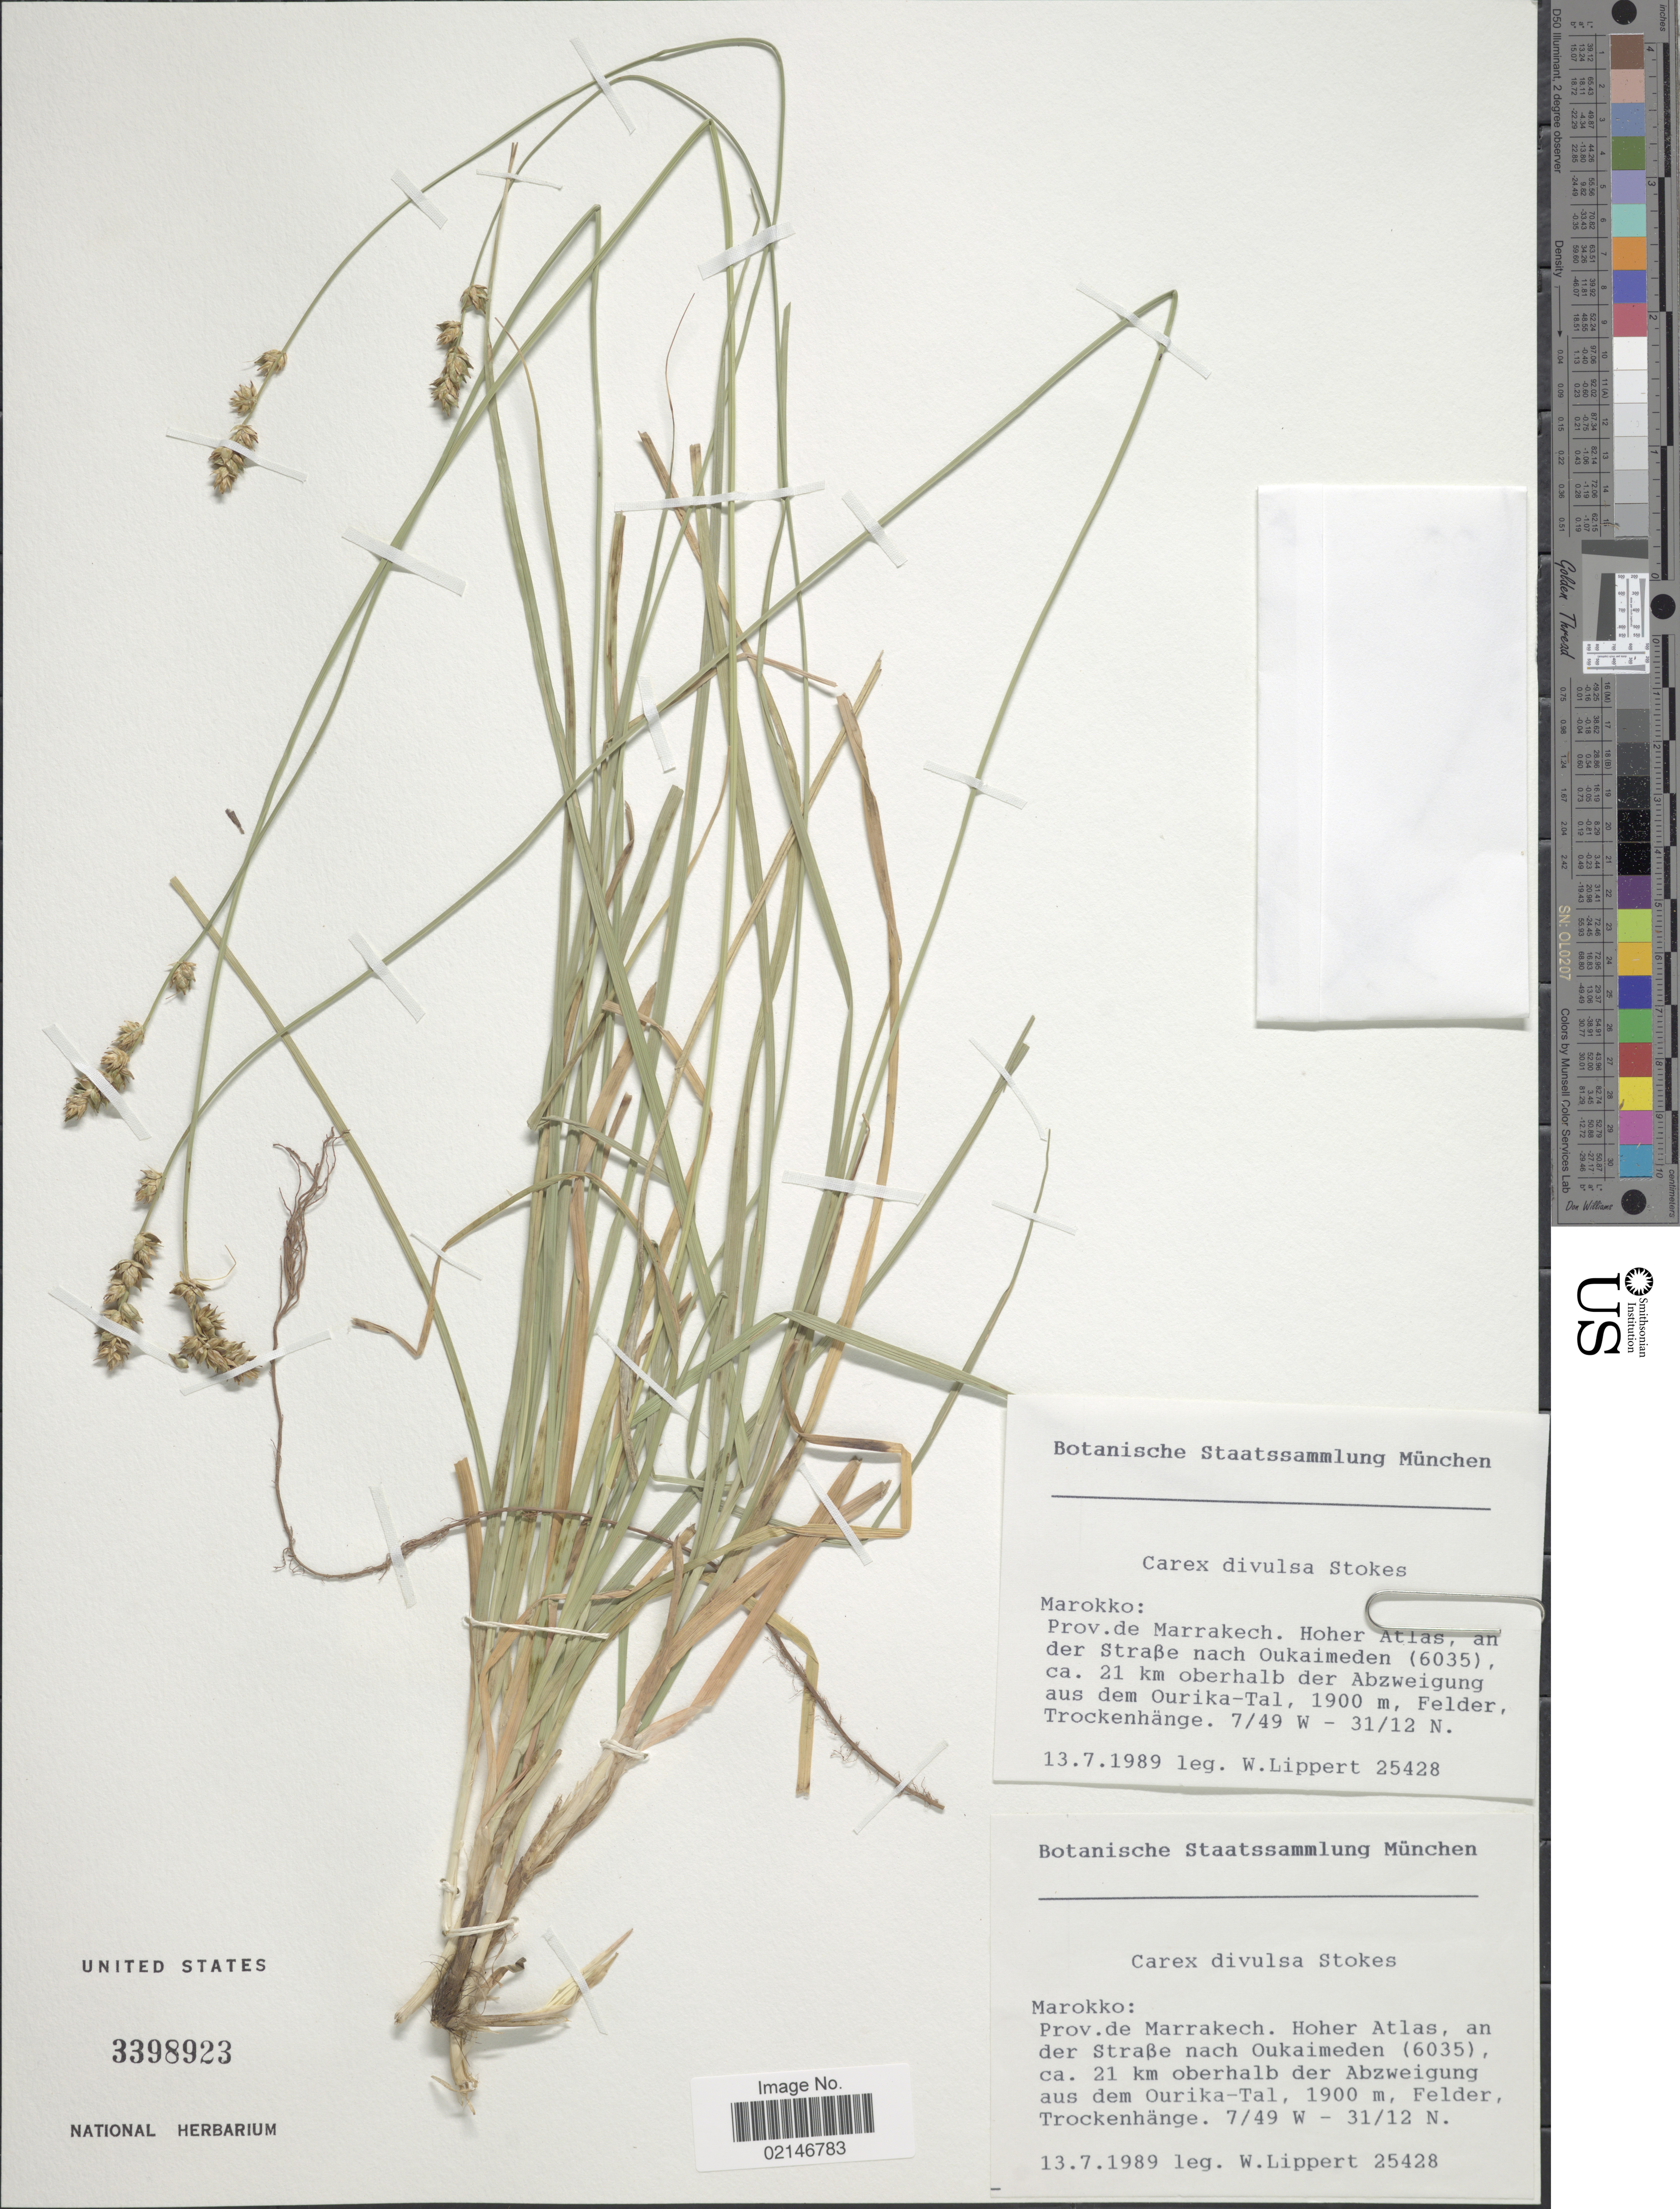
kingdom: Plantae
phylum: Tracheophyta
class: Liliopsida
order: Poales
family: Cyperaceae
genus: Carex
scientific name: Carex divulsa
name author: Stokes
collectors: W. Lippert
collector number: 25428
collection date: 1989-07-13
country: Morocco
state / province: Marrakech-Tensift-Al Haouz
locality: Marokko: Prov. de Marrakech. Hoher Atlas, an der Strabe nach Oukaimeden (6035), ca. 21 km oberhalb der Abzweigung aus dem Ourika-Tal, Felder Trockenhange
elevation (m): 1900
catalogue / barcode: US 3398923